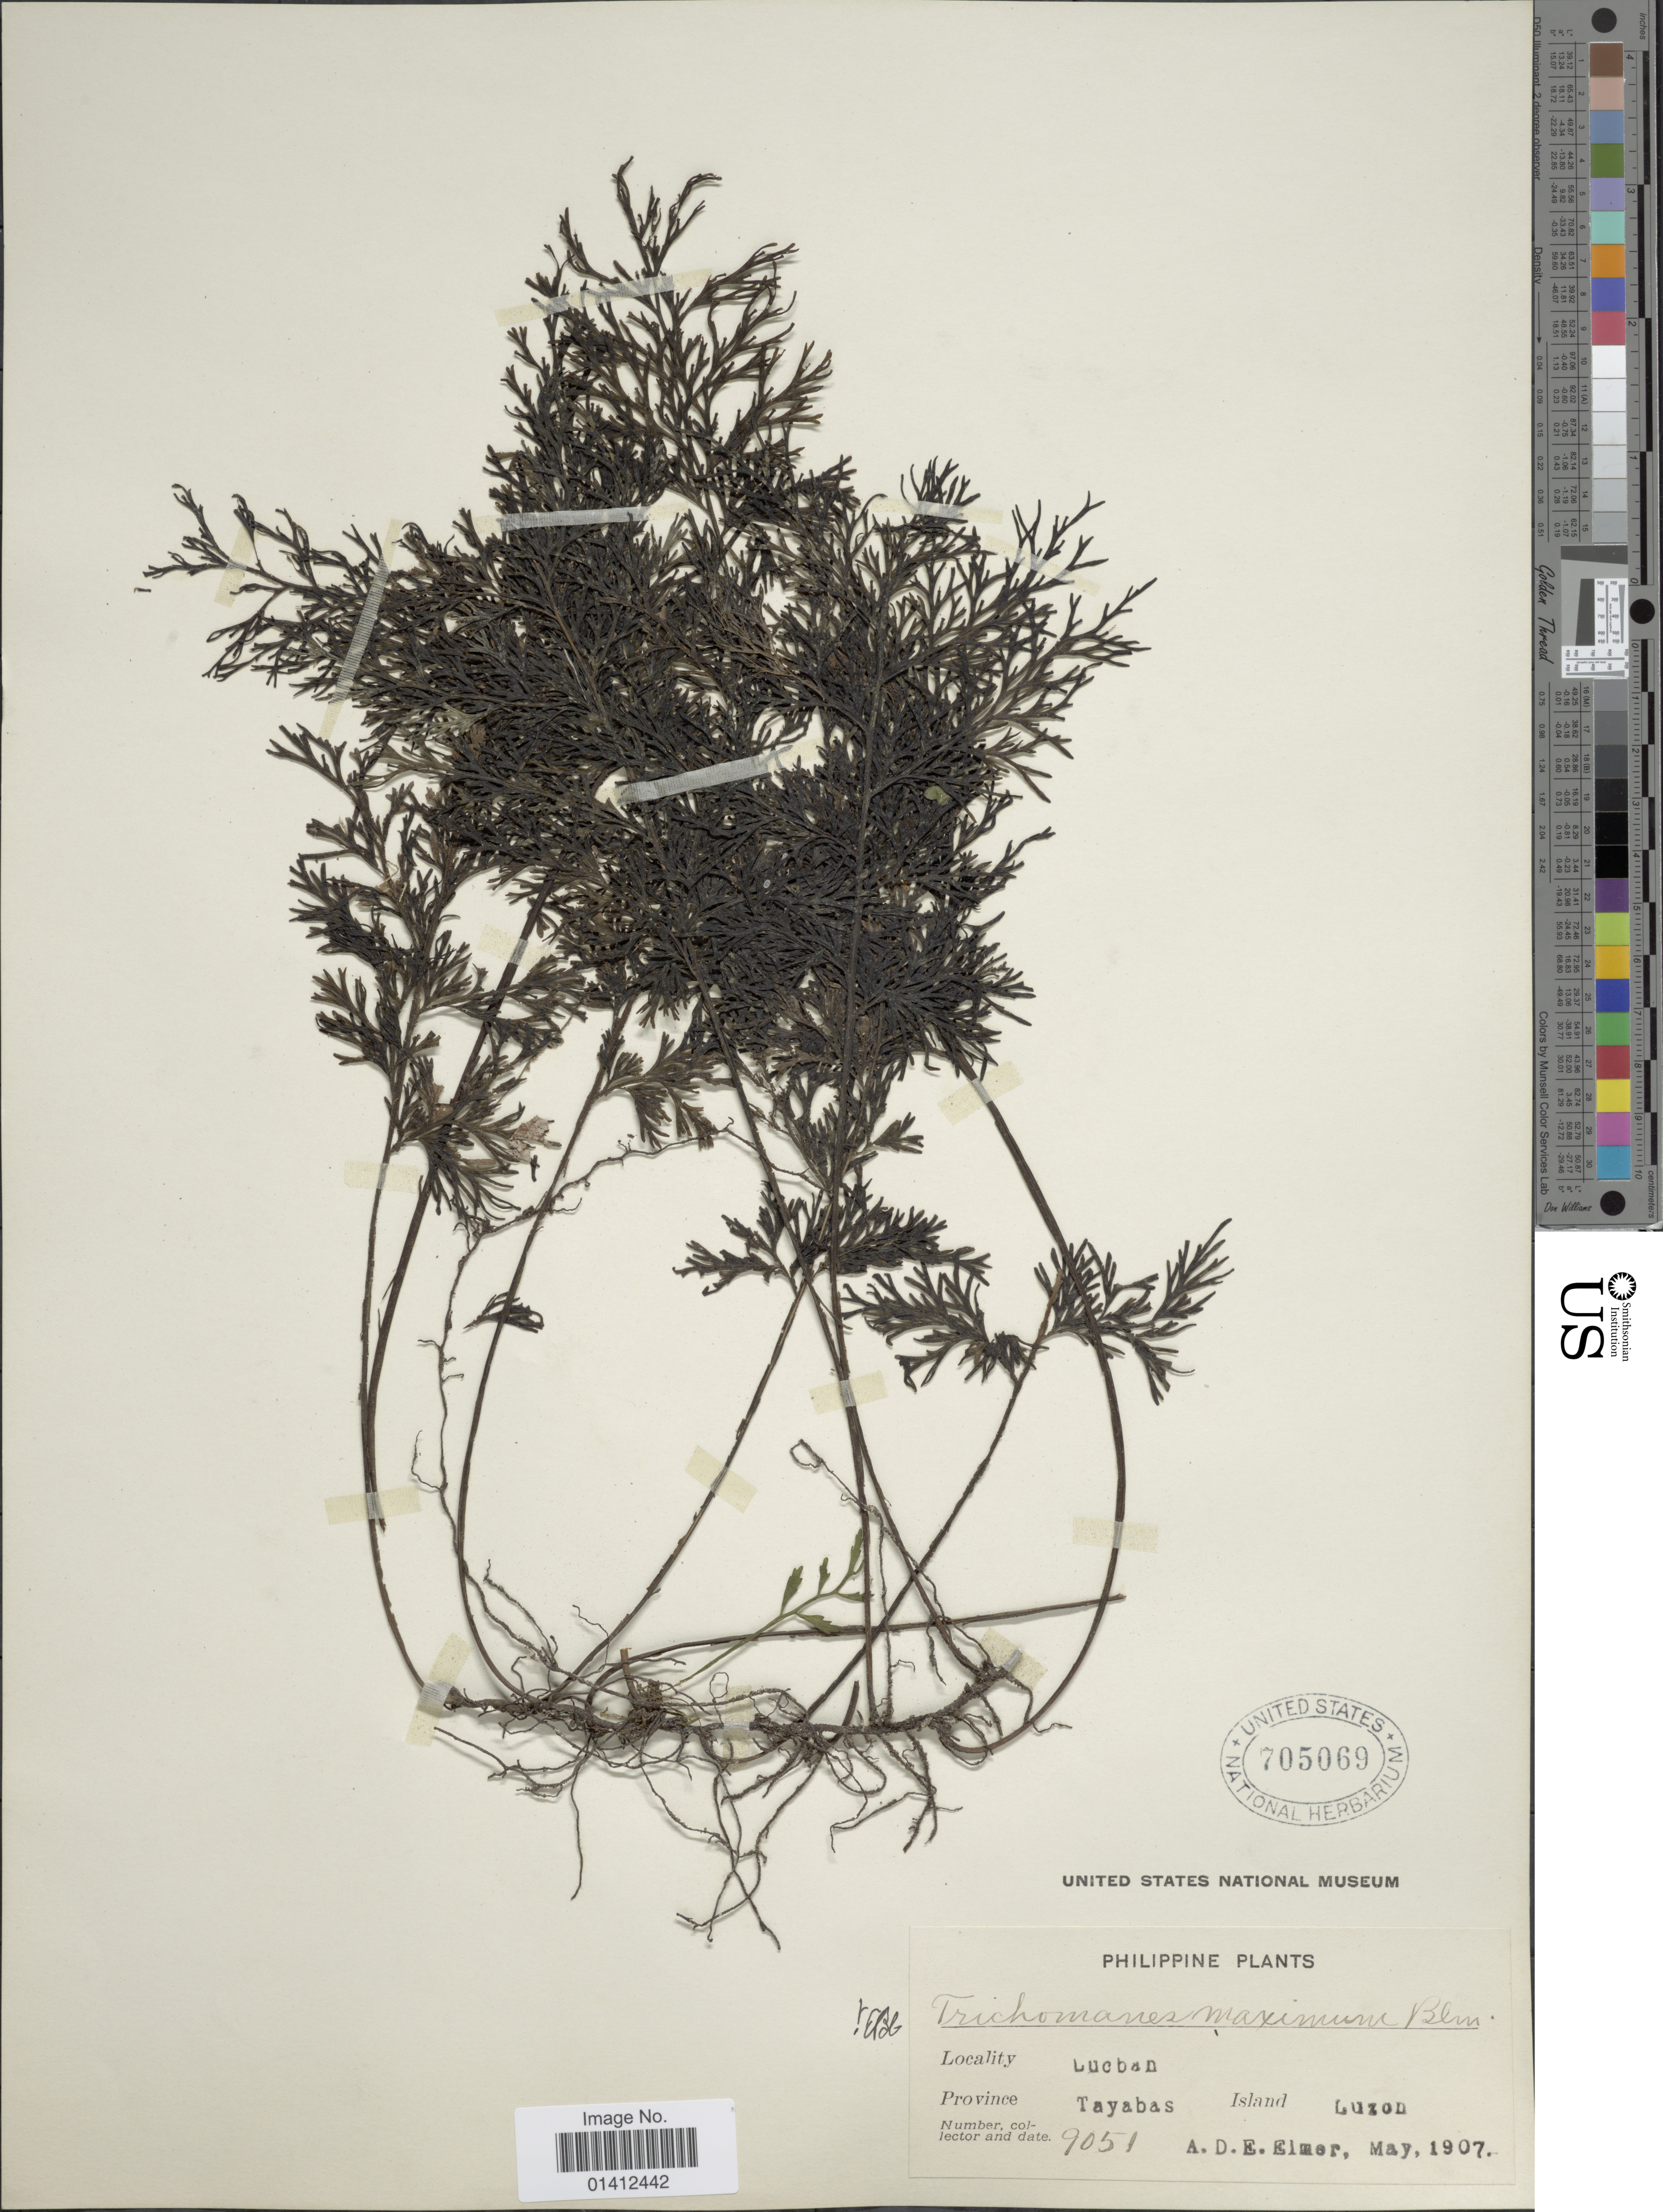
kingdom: Plantae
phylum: Tracheophyta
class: Polypodiopsida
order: Hymenophyllales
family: Hymenophyllaceae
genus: Vandenboschia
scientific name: Vandenboschia maxima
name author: (Blume) Copel.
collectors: A. D. E. Elmer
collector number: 9051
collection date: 1907-05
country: Philippines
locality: Lucban, province Tayabas, Island Luzon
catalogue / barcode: US 705069